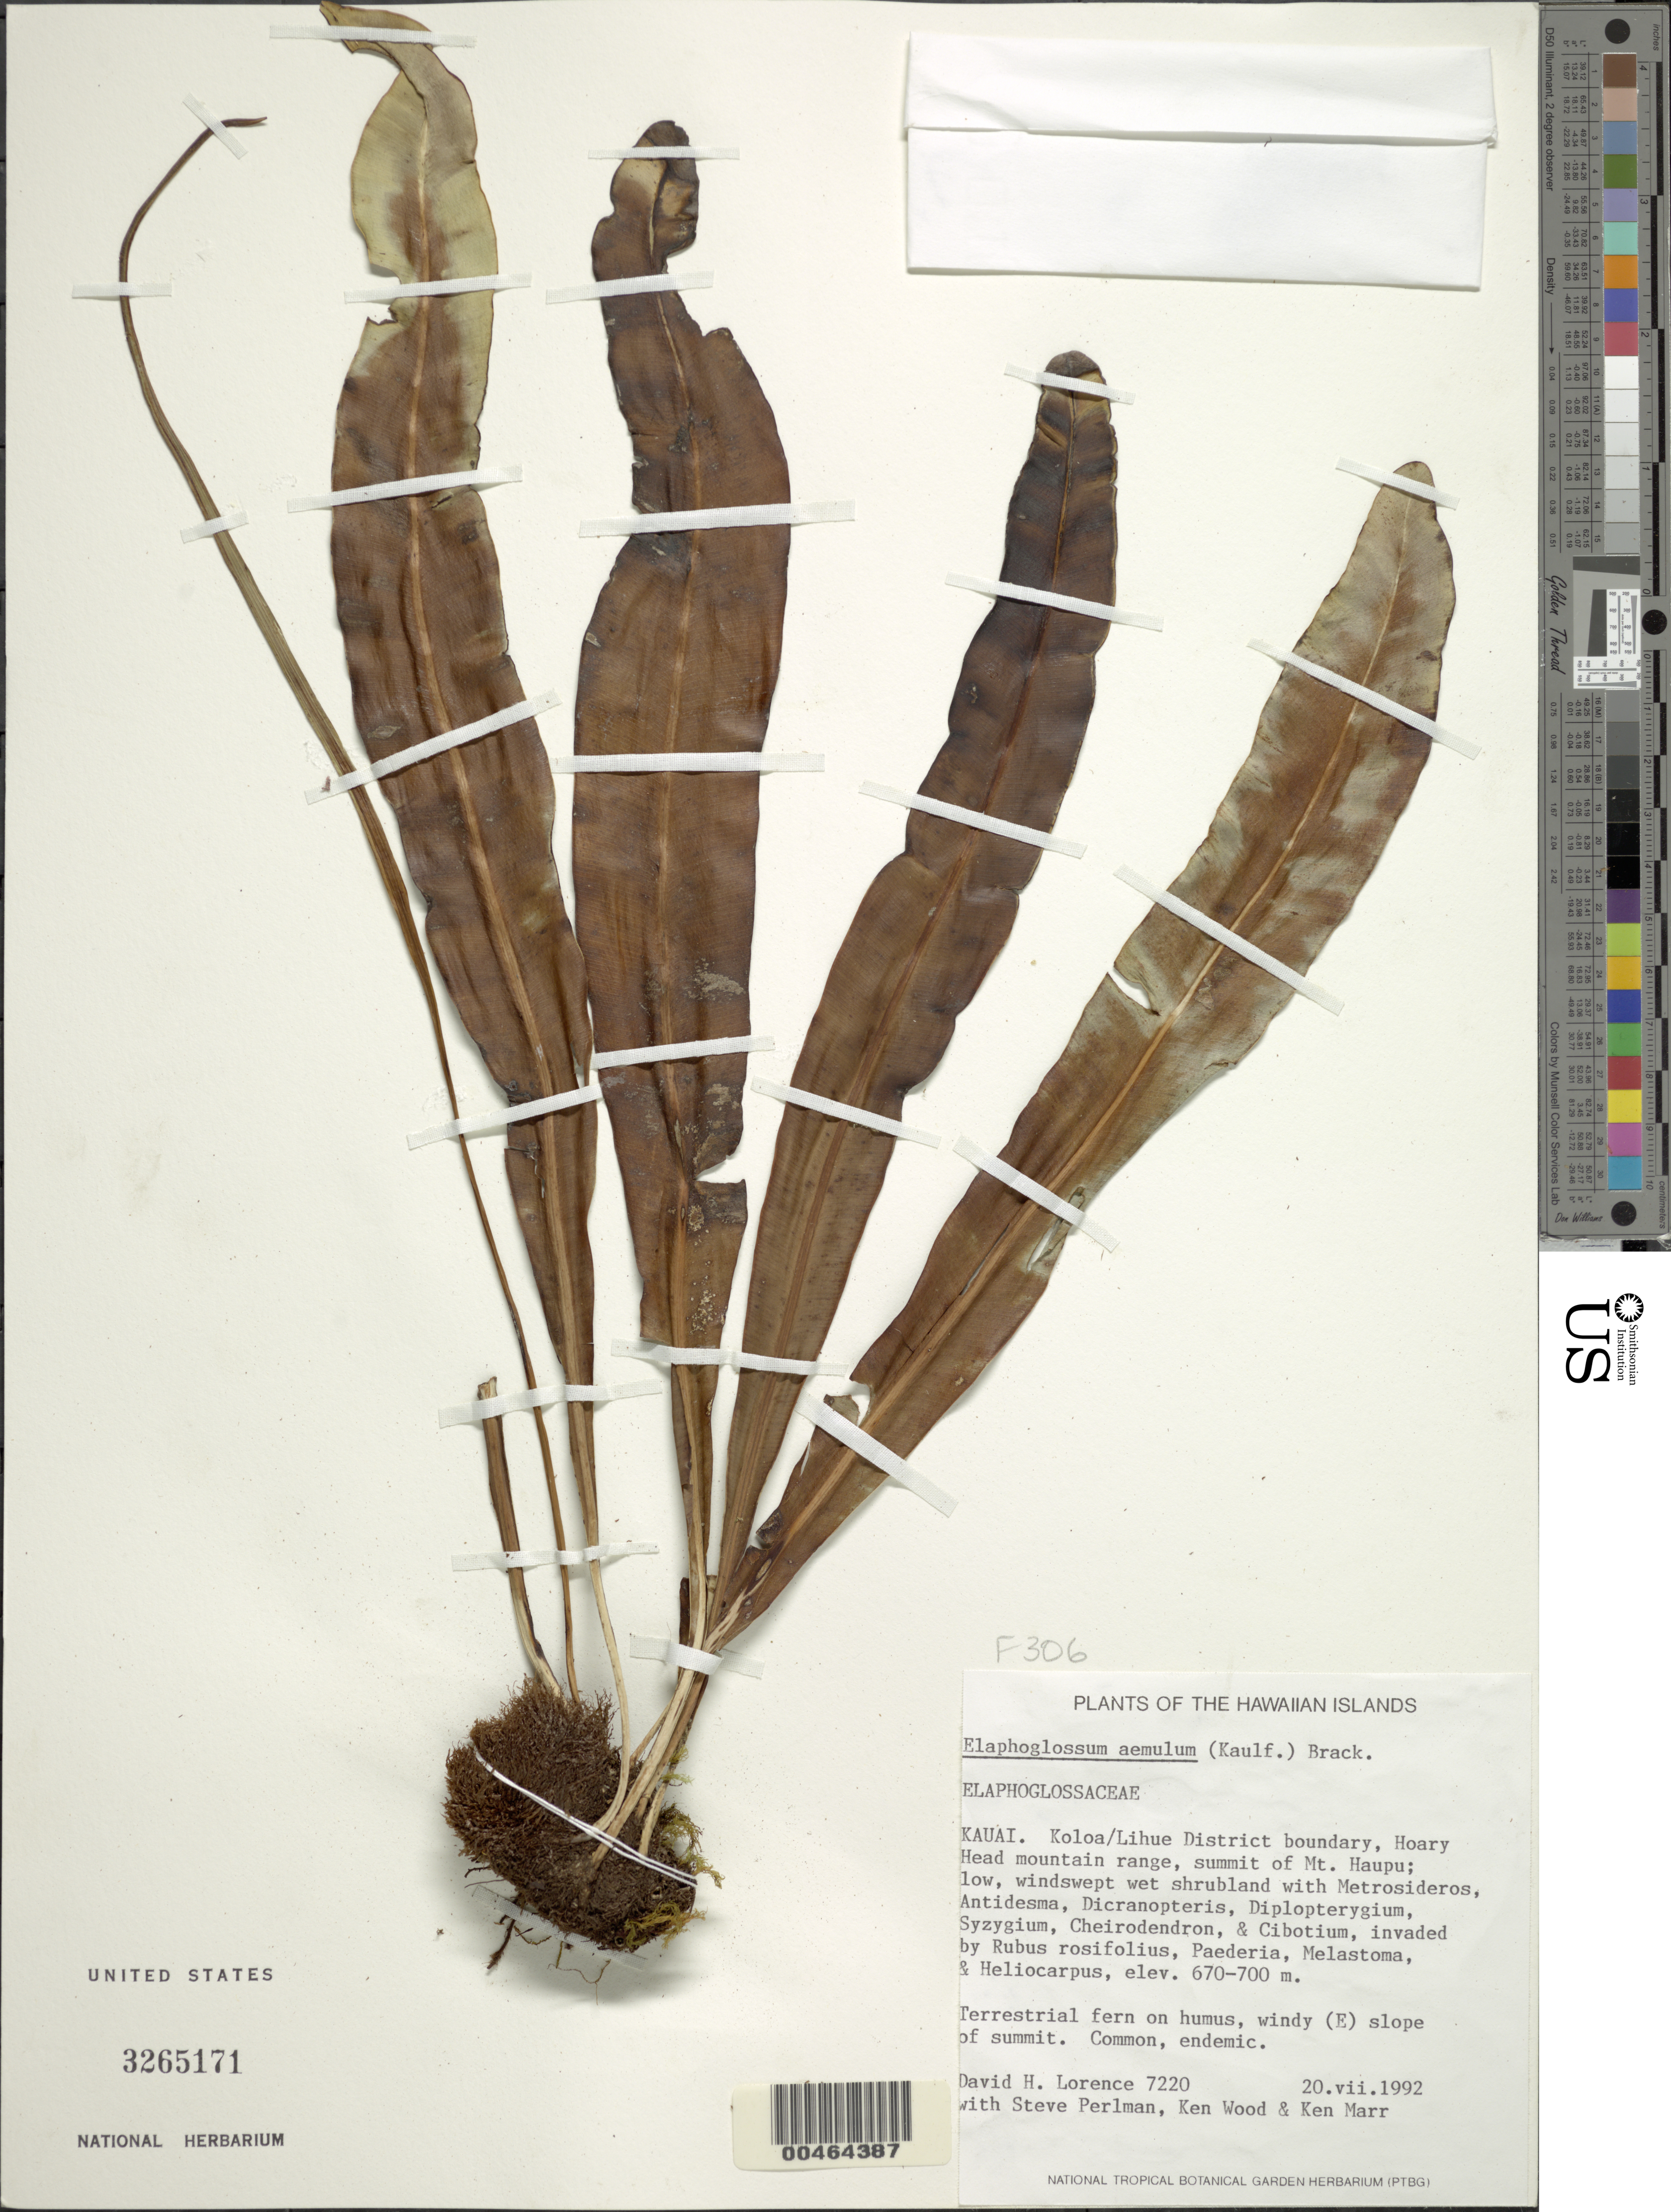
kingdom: Plantae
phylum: Tracheophyta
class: Polypodiopsida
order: Polypodiales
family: Dryopteridaceae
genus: Elaphoglossum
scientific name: Elaphoglossum aemulum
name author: (Kaulf.) Brack.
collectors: D. Lorence, S. P. Perlman, K. Wood & K. Marr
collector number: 7220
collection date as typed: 20 Jul 1992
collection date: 1992-07-20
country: United States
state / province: Hawaii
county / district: Kauai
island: Kaua'i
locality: Koloa/Lihue District boundary, Hoary Head mountain range, summit of Mt. Haupu, E slope of summit.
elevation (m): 670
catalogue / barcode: US 3265171